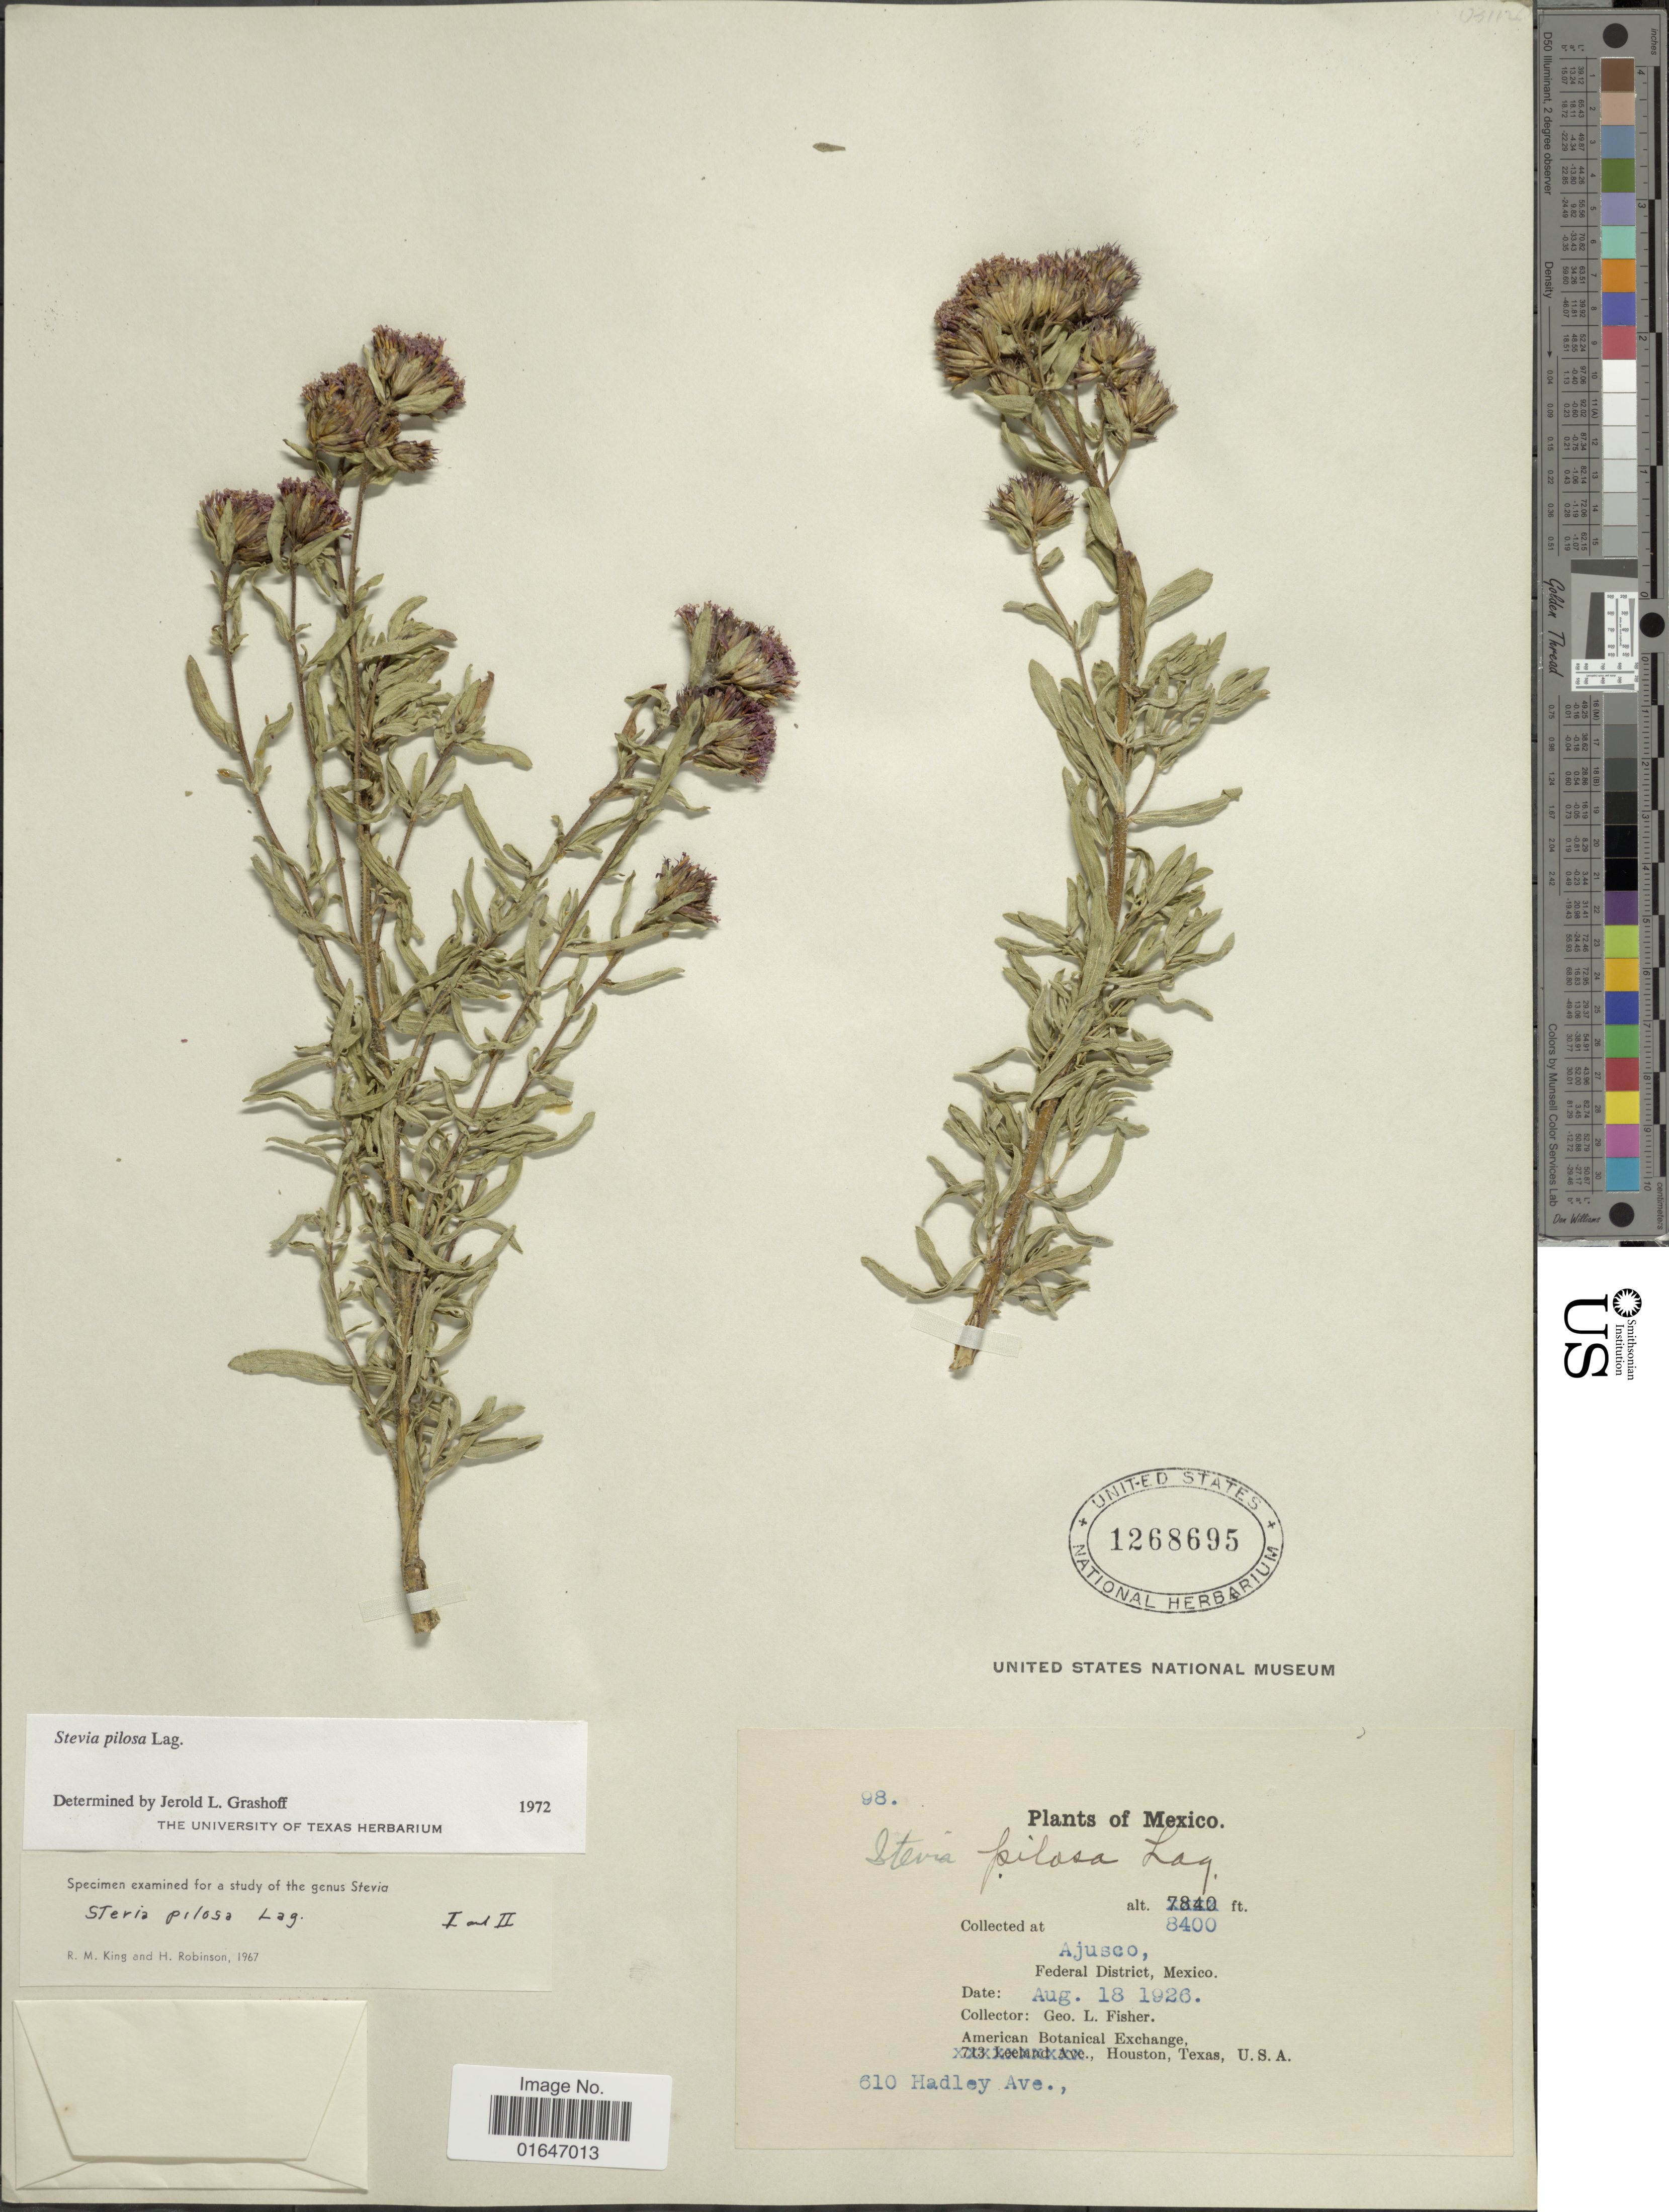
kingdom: Plantae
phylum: Tracheophyta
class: Magnoliopsida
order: Asterales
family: Asteraceae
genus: Stevia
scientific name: Stevia pilosa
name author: Lag.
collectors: G. L. Fisher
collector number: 98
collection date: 1926-08-18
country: Mexico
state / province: Distrito Federal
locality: Ajusco, 610 Hadley Ave.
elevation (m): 2560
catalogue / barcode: US 1268695